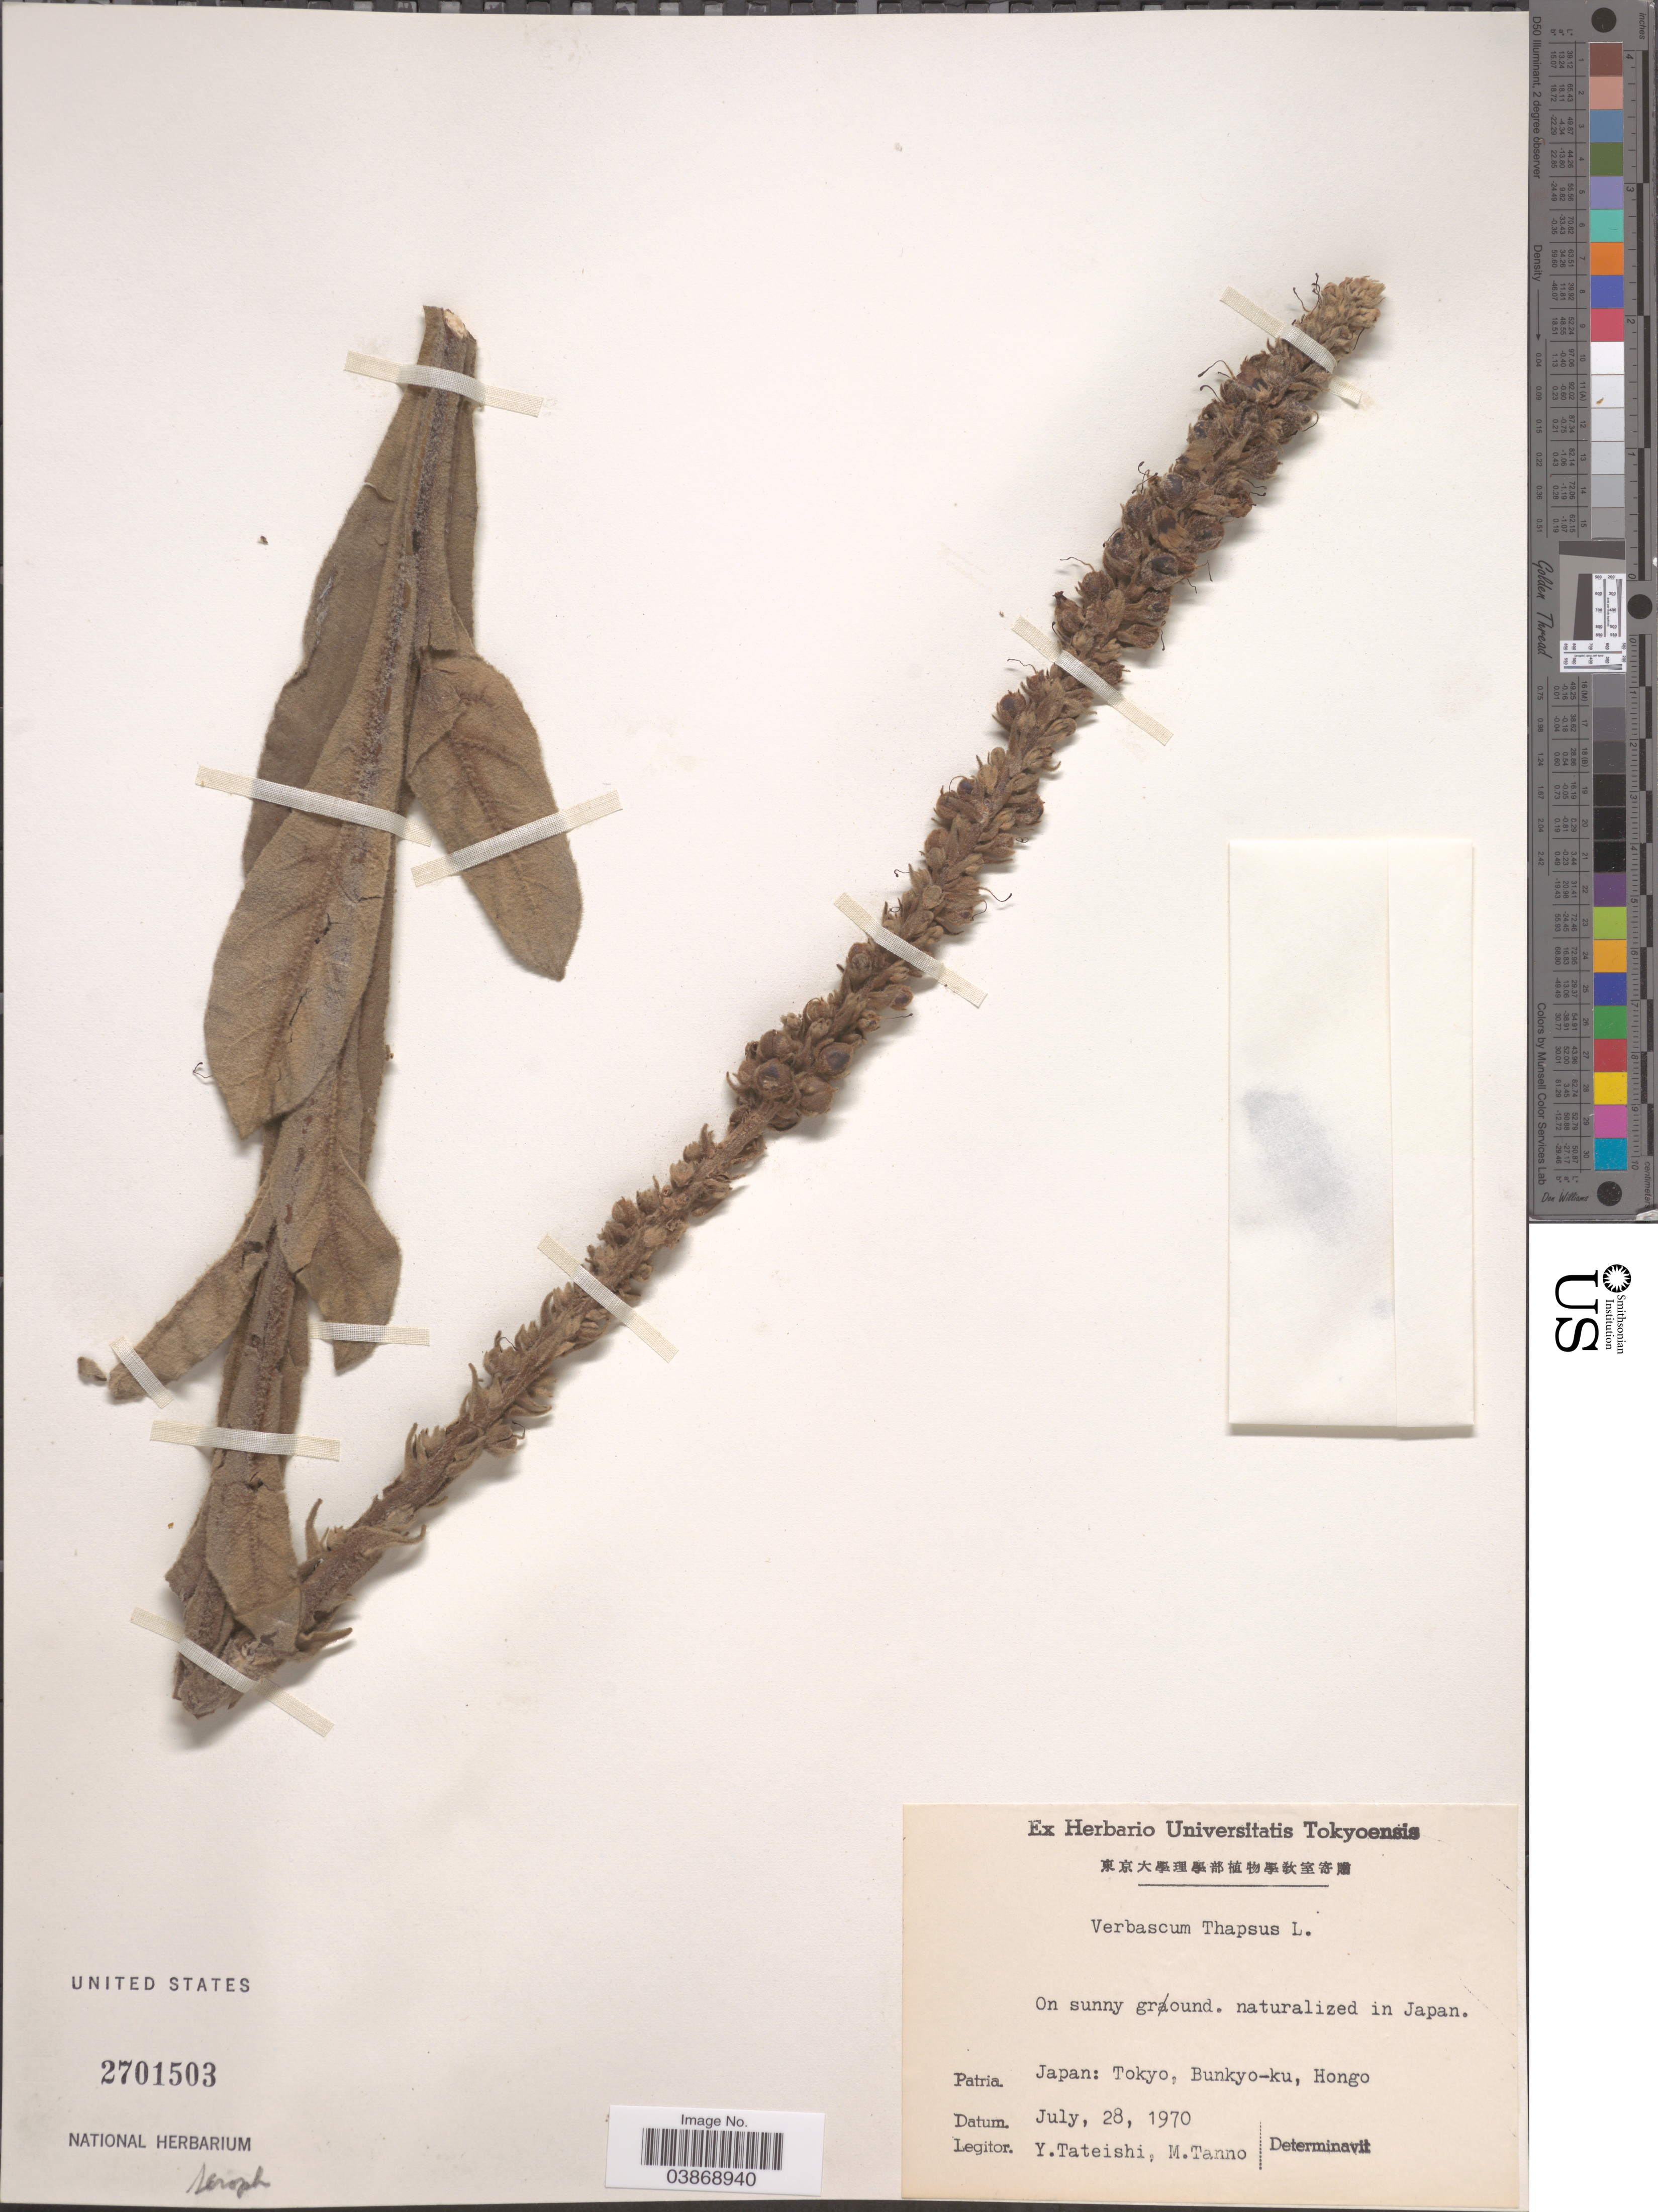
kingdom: Plantae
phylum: Tracheophyta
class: Magnoliopsida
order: Lamiales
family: Scrophulariaceae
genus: Verbascum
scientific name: Verbascum thapsus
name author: L.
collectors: Y. Tateishi & M. Tanno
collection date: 1970-07-28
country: Japan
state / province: Tokyo, Federal City of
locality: On sunny ground. naturalized in Japan. Bunkyo-ku, Hongo.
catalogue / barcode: US 2701503